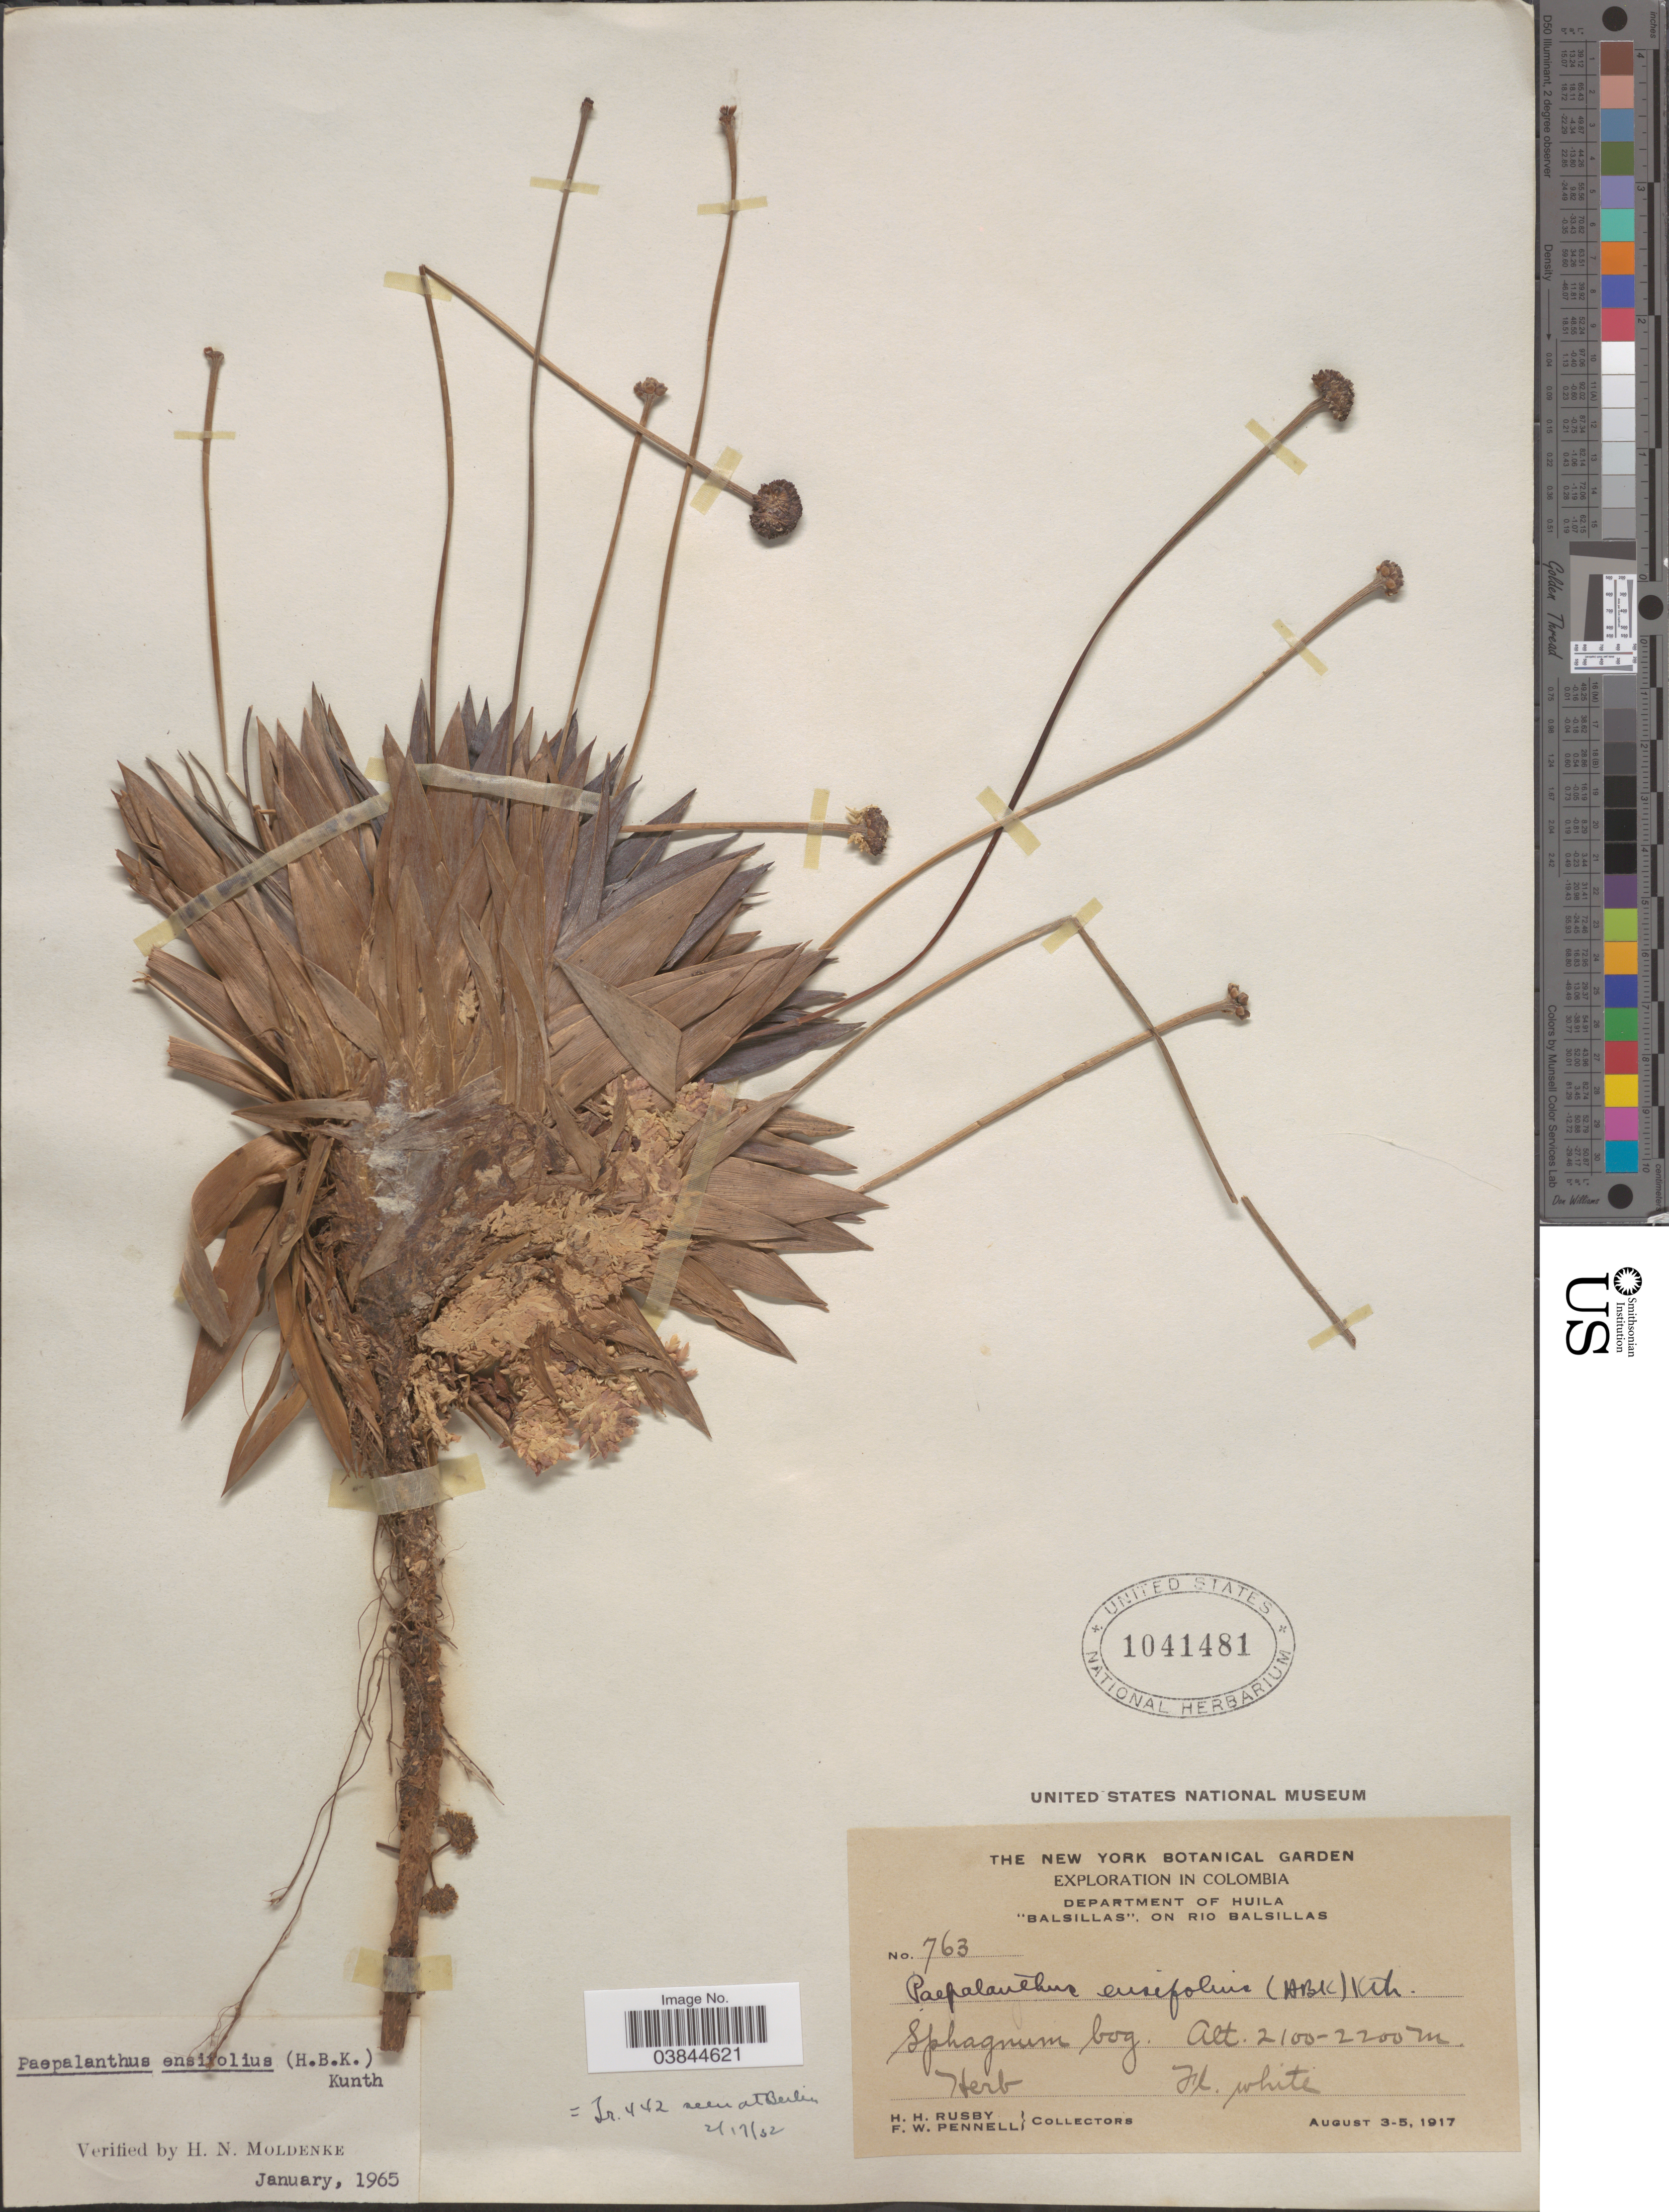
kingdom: Plantae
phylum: Tracheophyta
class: Liliopsida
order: Poales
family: Eriocaulaceae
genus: Paepalanthus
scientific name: Paepalanthus ensifolius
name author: (Kunth) Kunth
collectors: H. H. Rusby & F. W. Pennell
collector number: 763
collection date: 1917-08-03/1917-08-05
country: Colombia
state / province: Huila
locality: Department of Huila. "Balsillas", on Rio Balsillas.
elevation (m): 2100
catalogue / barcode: US 1041481